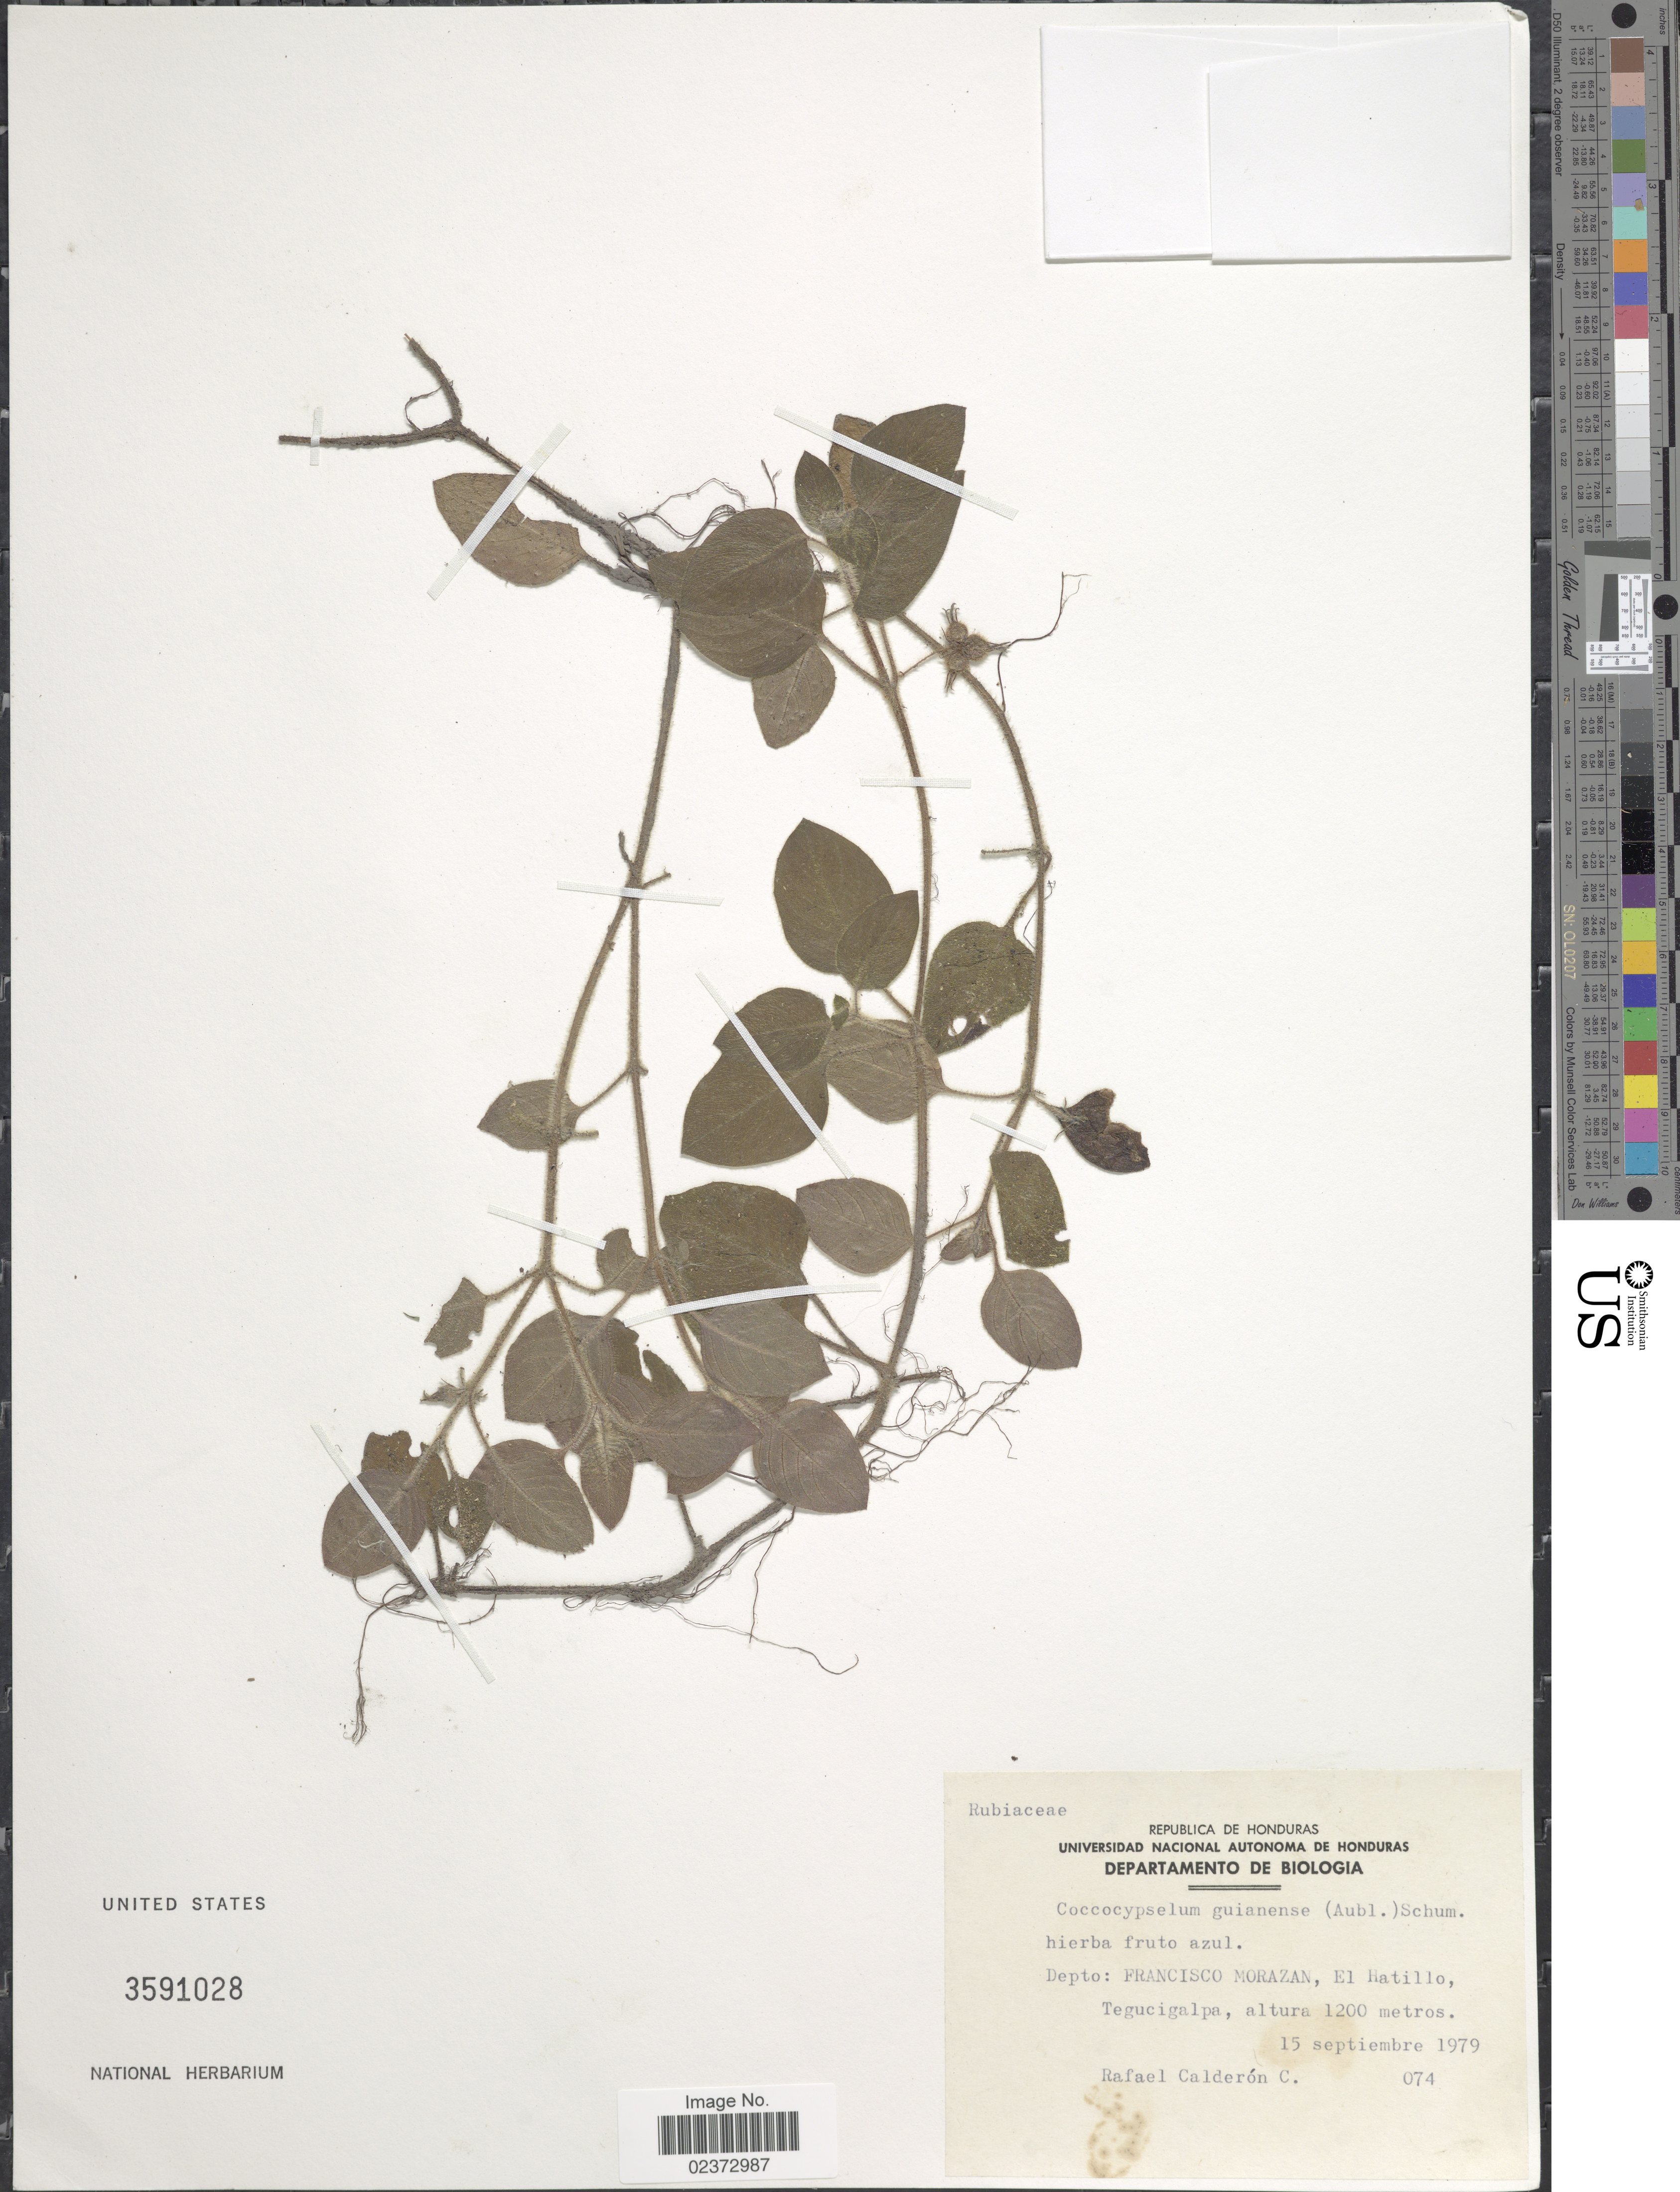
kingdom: Plantae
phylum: Tracheophyta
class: Magnoliopsida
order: Gentianales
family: Rubiaceae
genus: Coccocypselum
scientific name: Coccocypselum guianense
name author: (Aubl.) K. Schum.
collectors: R. Calderón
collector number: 074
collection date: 1979-09-15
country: Honduras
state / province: Fco. Morazán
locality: Depto.: Francisco Morazan, El Hatillo, Tegucigalpa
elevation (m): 1200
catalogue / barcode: US 3591028